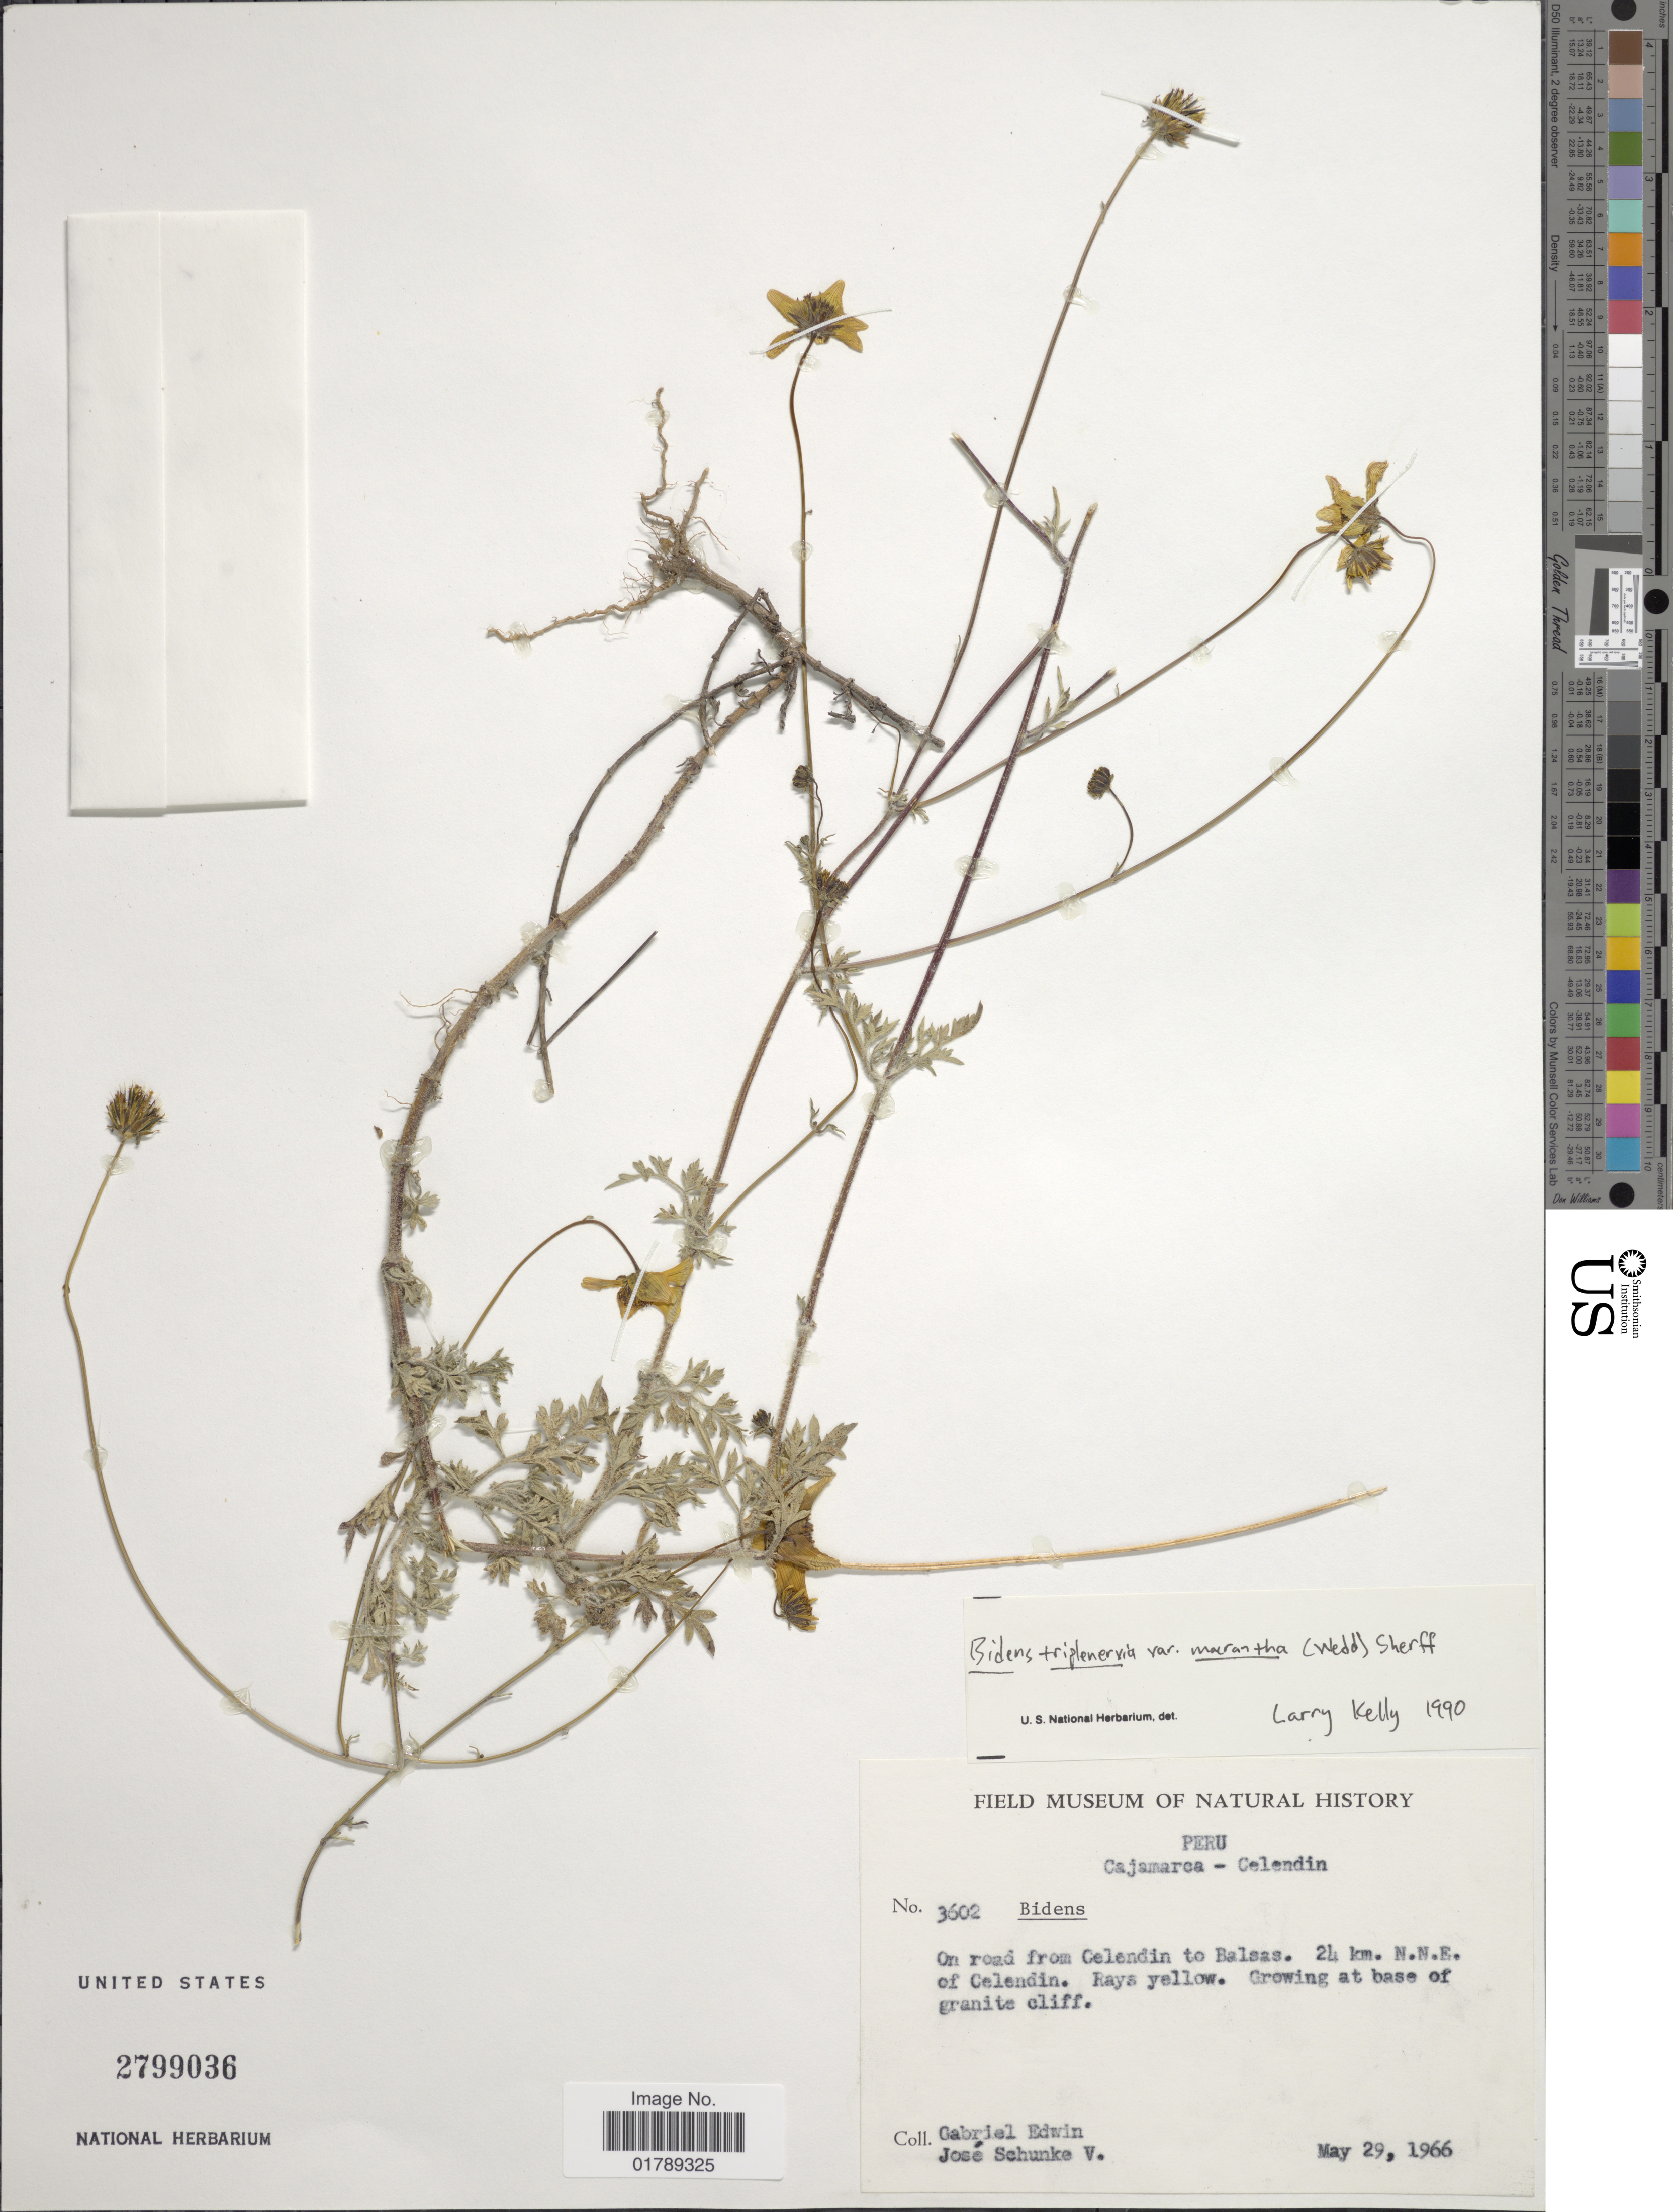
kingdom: Plantae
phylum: Tracheophyta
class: Magnoliopsida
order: Asterales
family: Asteraceae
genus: Bidens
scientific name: Bidens triplinervia var. macrantha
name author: (Wedd.) Sherff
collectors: G. Edwin & J. Schunke Vigo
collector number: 3602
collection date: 1966-05-29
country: Peru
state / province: Cajamarca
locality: Celendin. On road from Celendin to Balsas. 24 km. N.N.E. of Celendin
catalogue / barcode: US 2799036